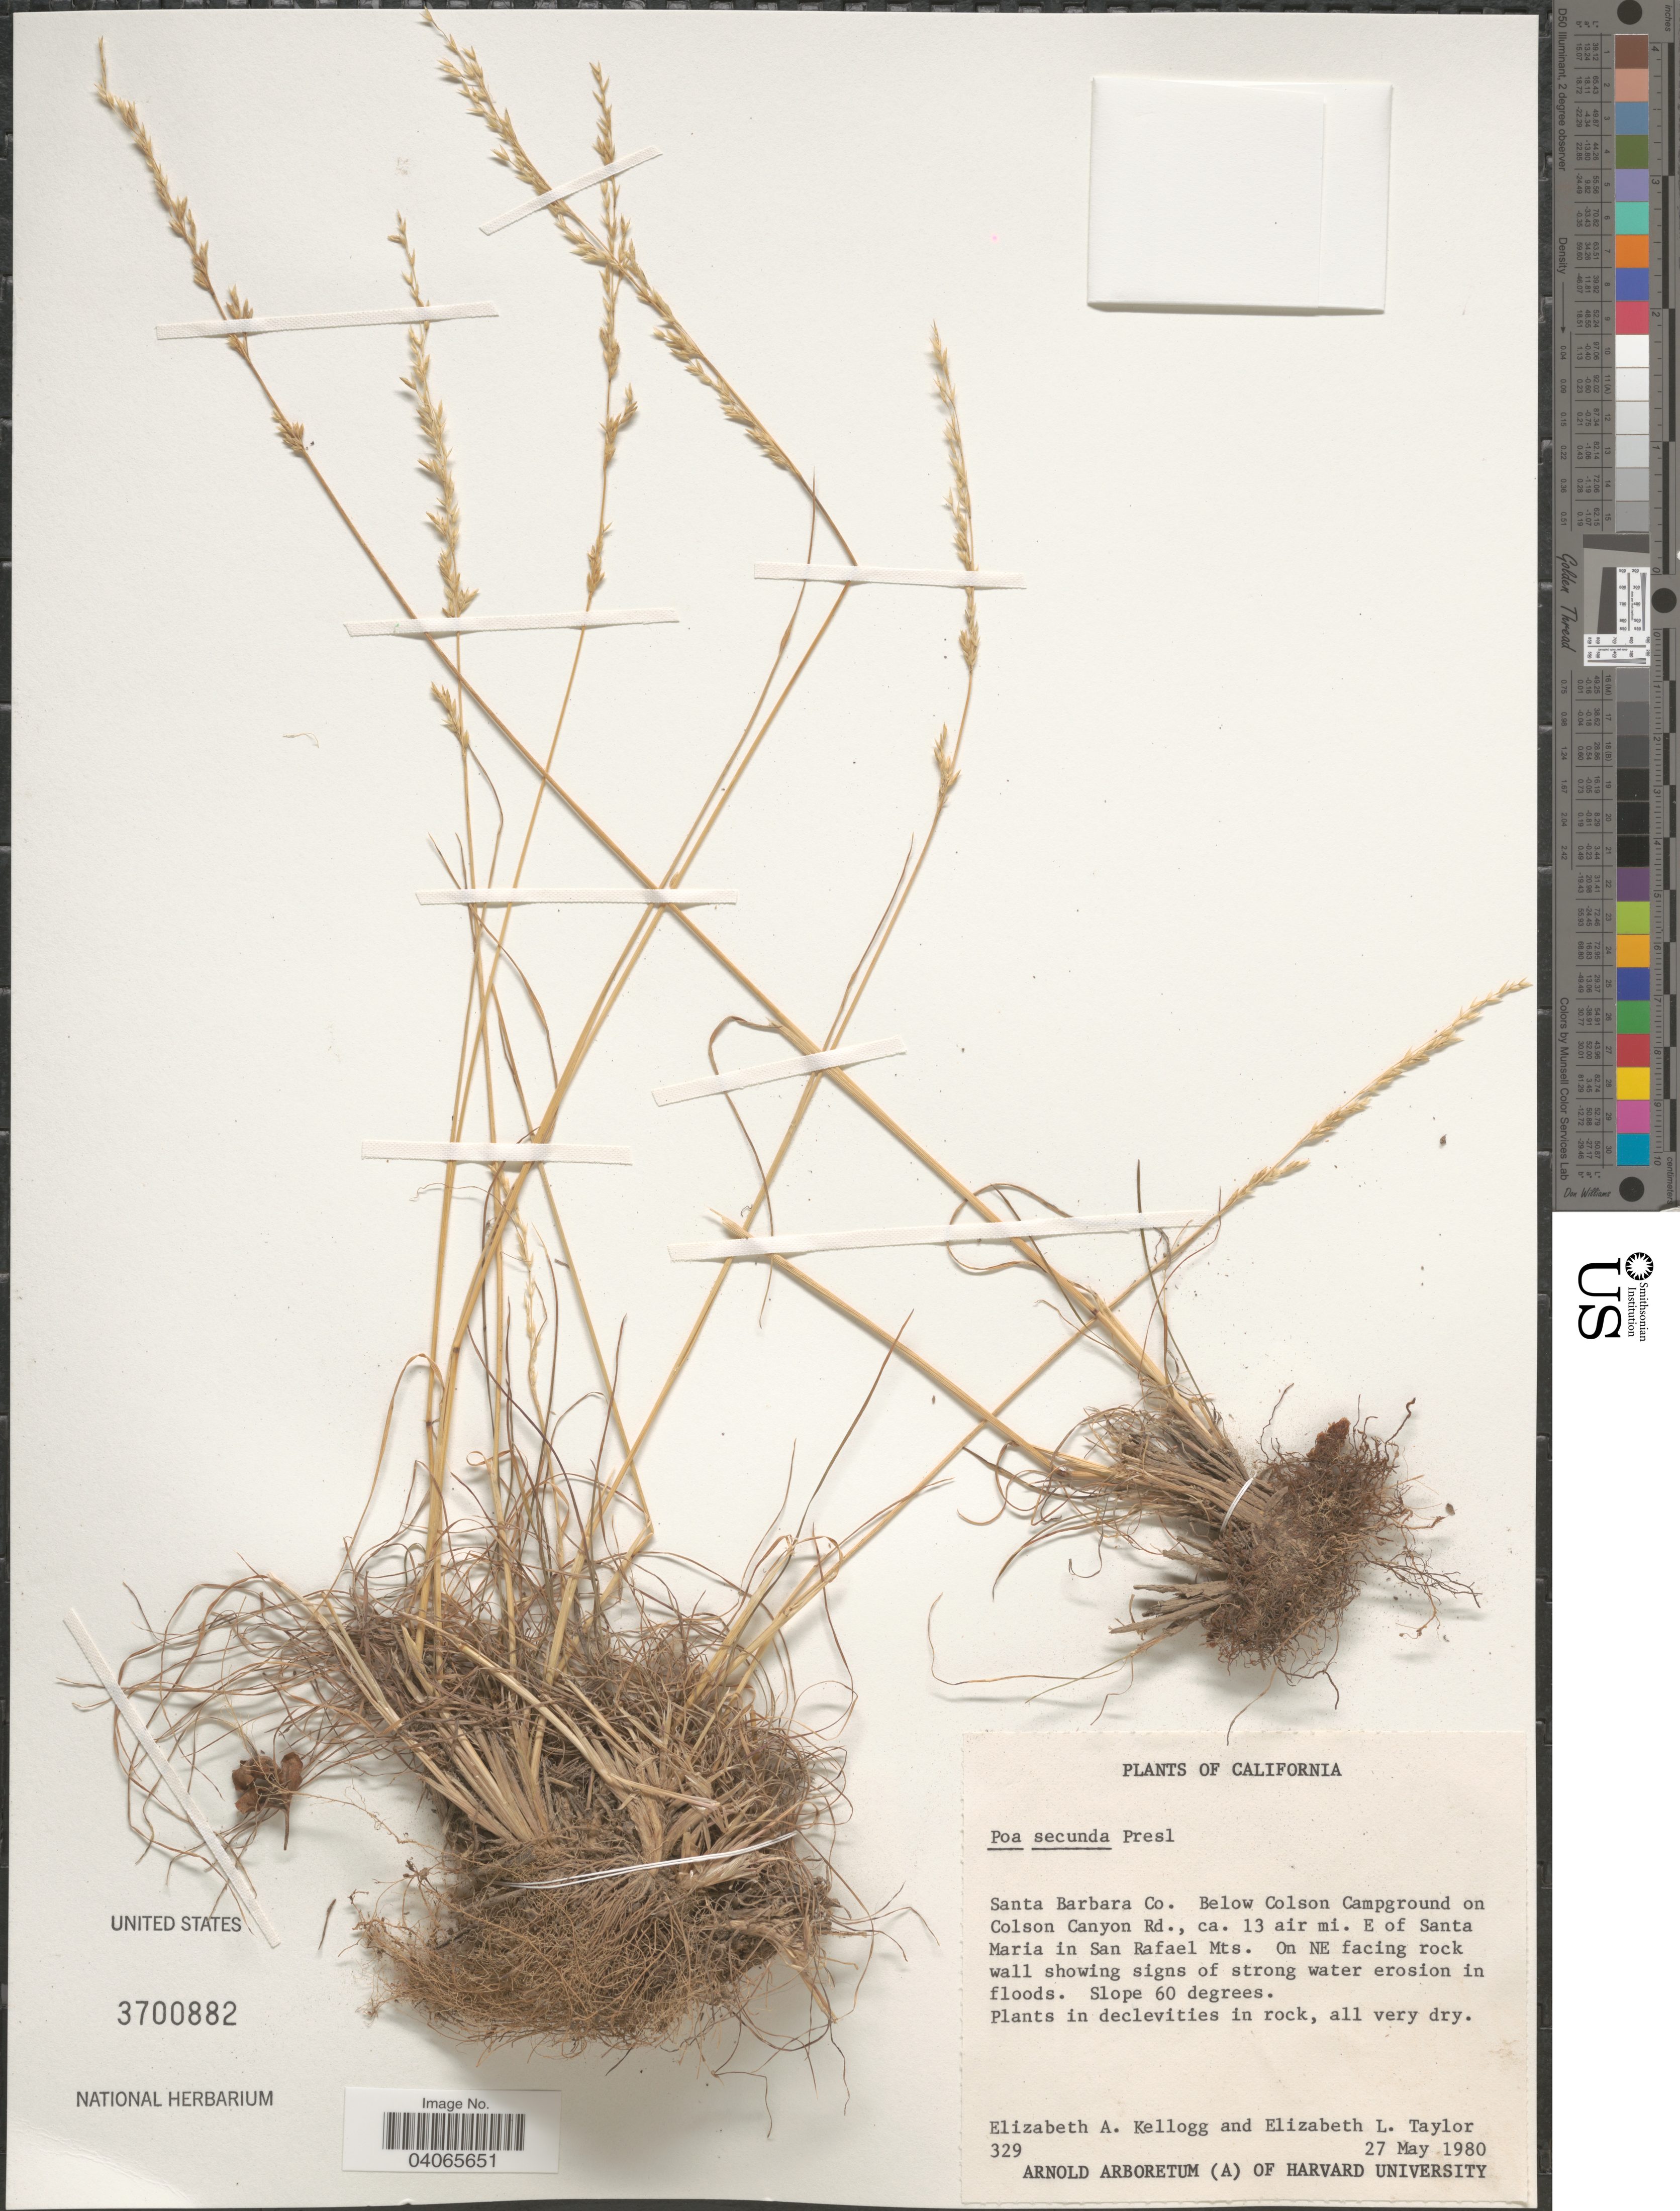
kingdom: Plantae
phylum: Tracheophyta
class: Liliopsida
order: Poales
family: Poaceae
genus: Poa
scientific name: Poa secunda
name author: J. Presl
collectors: E. A. Kellogg & E. L. Taylor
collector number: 329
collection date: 1980-05-27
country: United States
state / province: California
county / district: Santa Barbara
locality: Santa Barbara Co. Below Colson Campground on Colson Canyon Rd., ca. 13 air mi. E of Santa Maria in San Rafael Mts. On NE facing rock wall.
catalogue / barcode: US 3700882